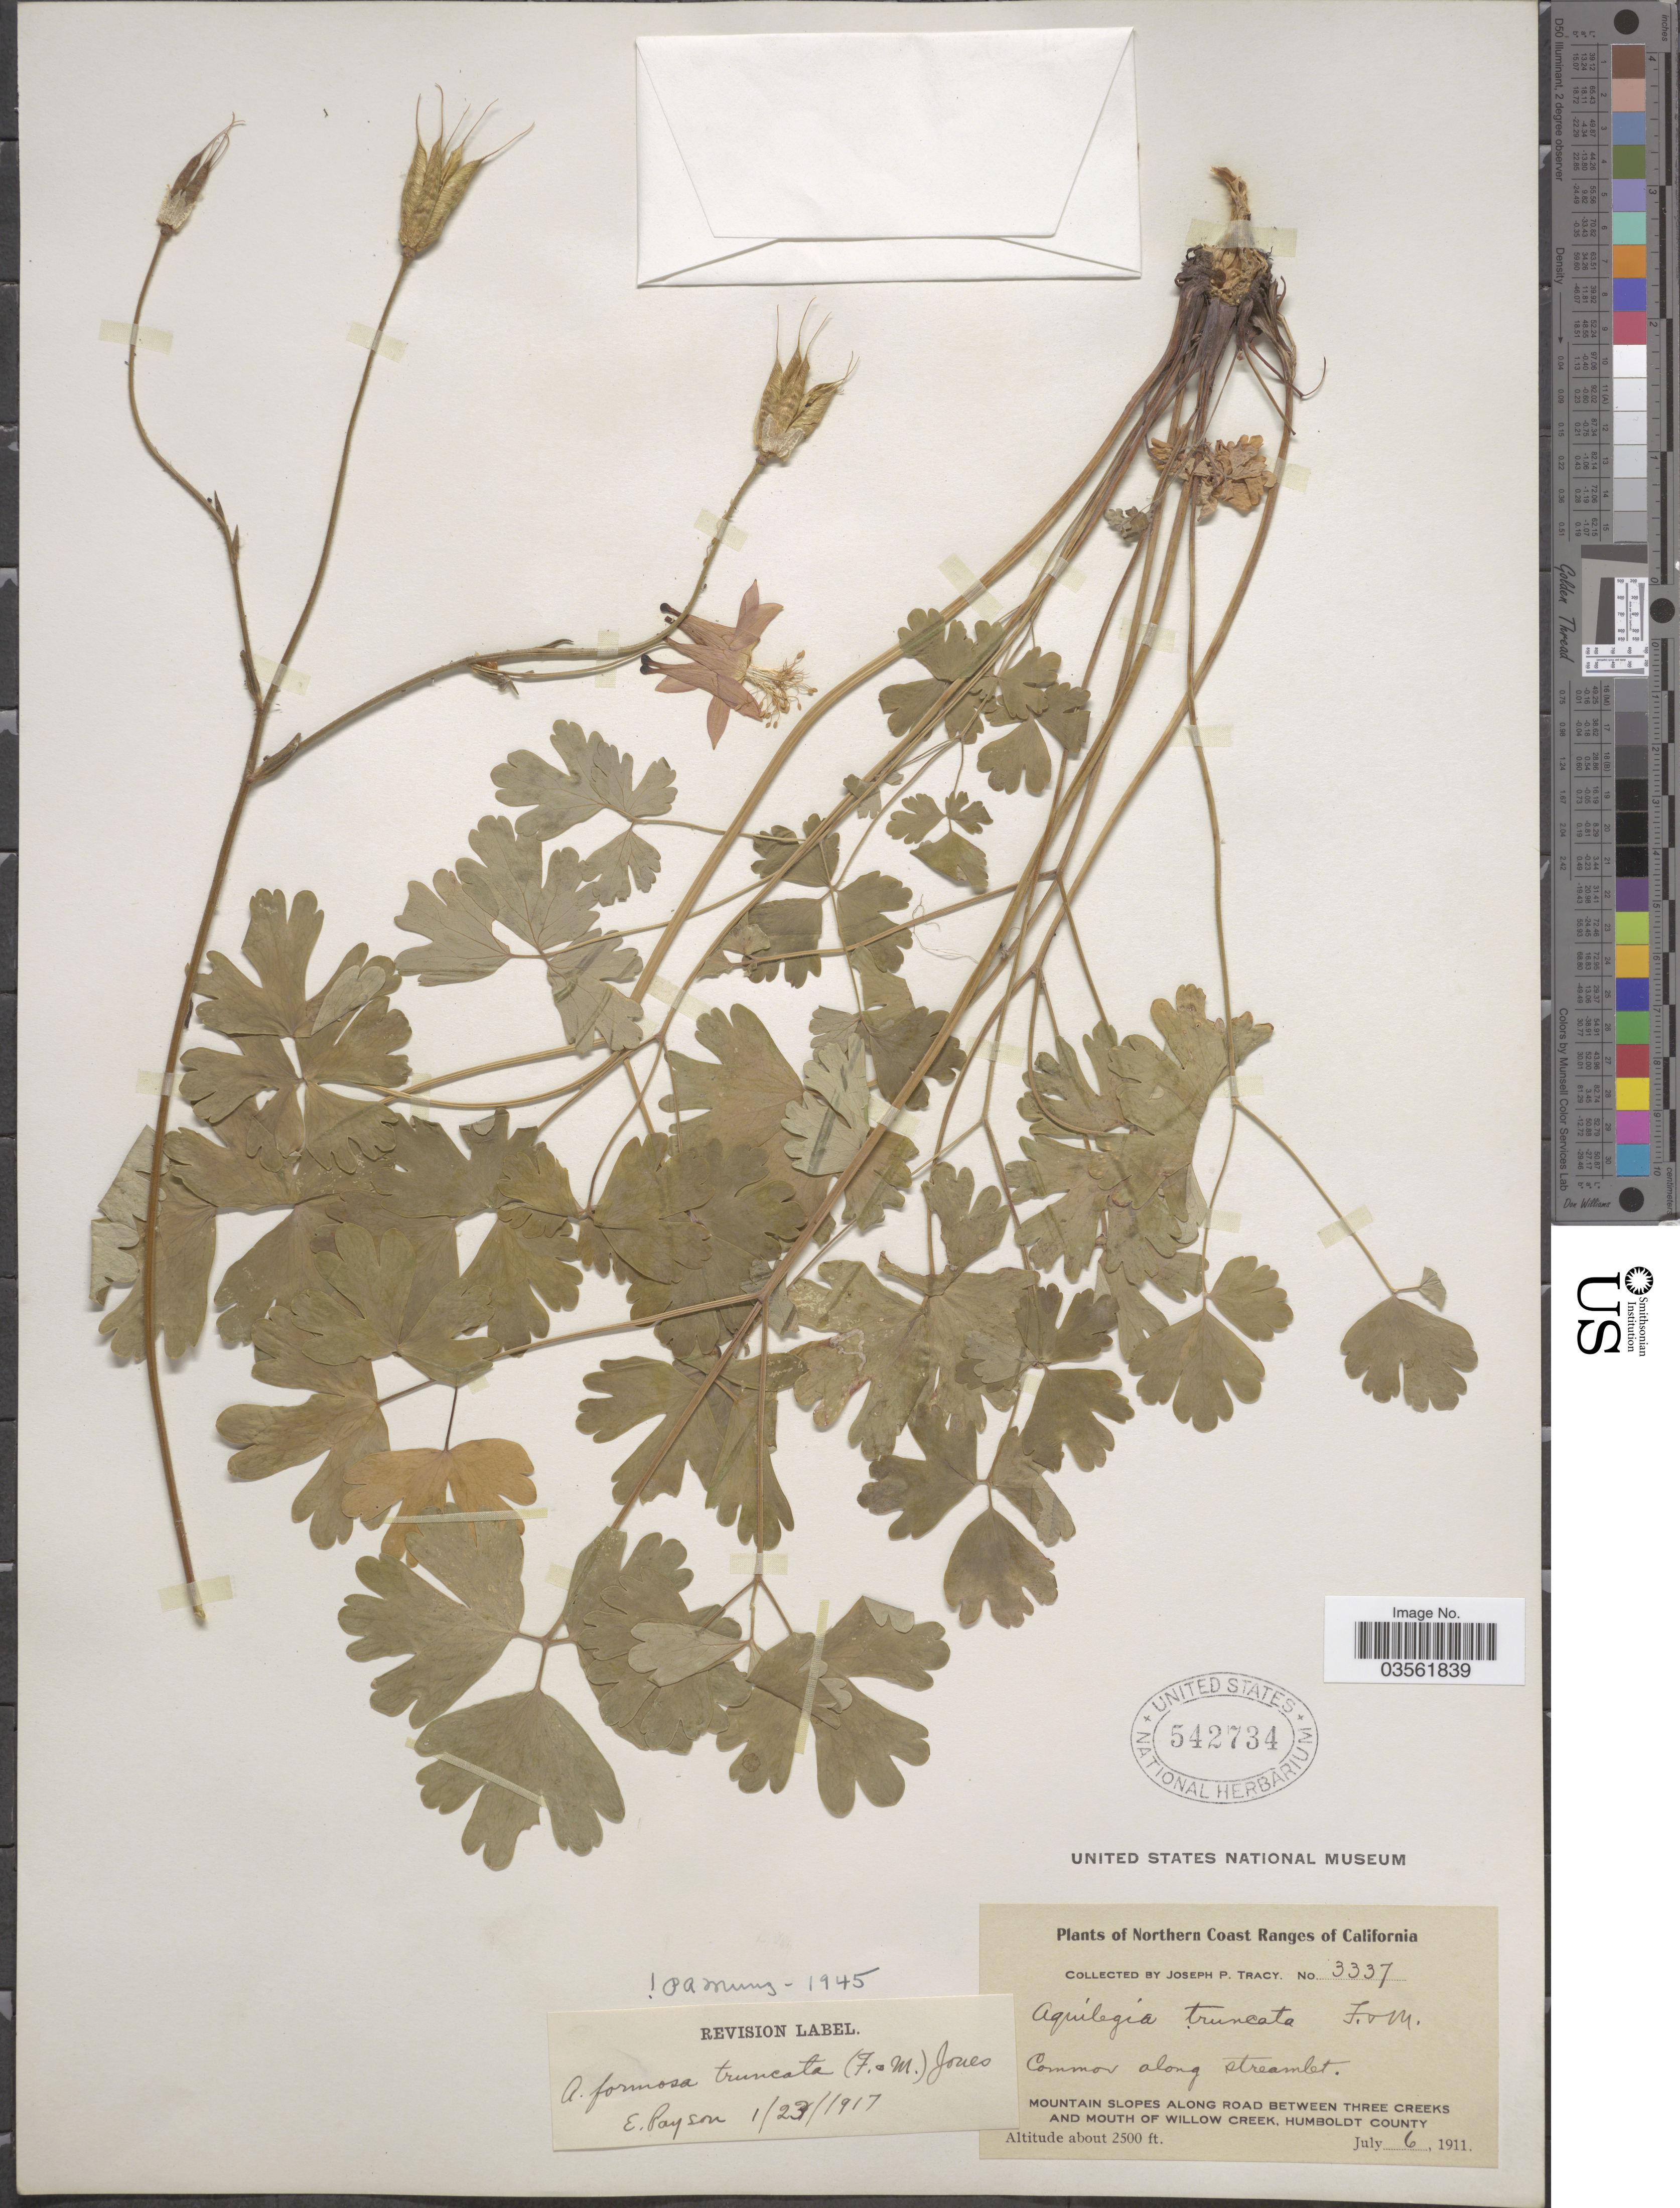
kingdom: Plantae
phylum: Tracheophyta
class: Magnoliopsida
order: Ranunculales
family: Ranunculaceae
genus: Aquilegia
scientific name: Aquilegia formosa var. truncata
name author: M.E. Jones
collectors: J. Tracy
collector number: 3337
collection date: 1911-07-06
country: United States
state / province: California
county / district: Humboldt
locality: Northern Coast Ranges of California. Mountain slopes along road between Three Creeks and mouth of Willow Creek, Humboldt County.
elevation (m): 762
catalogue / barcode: US 542734